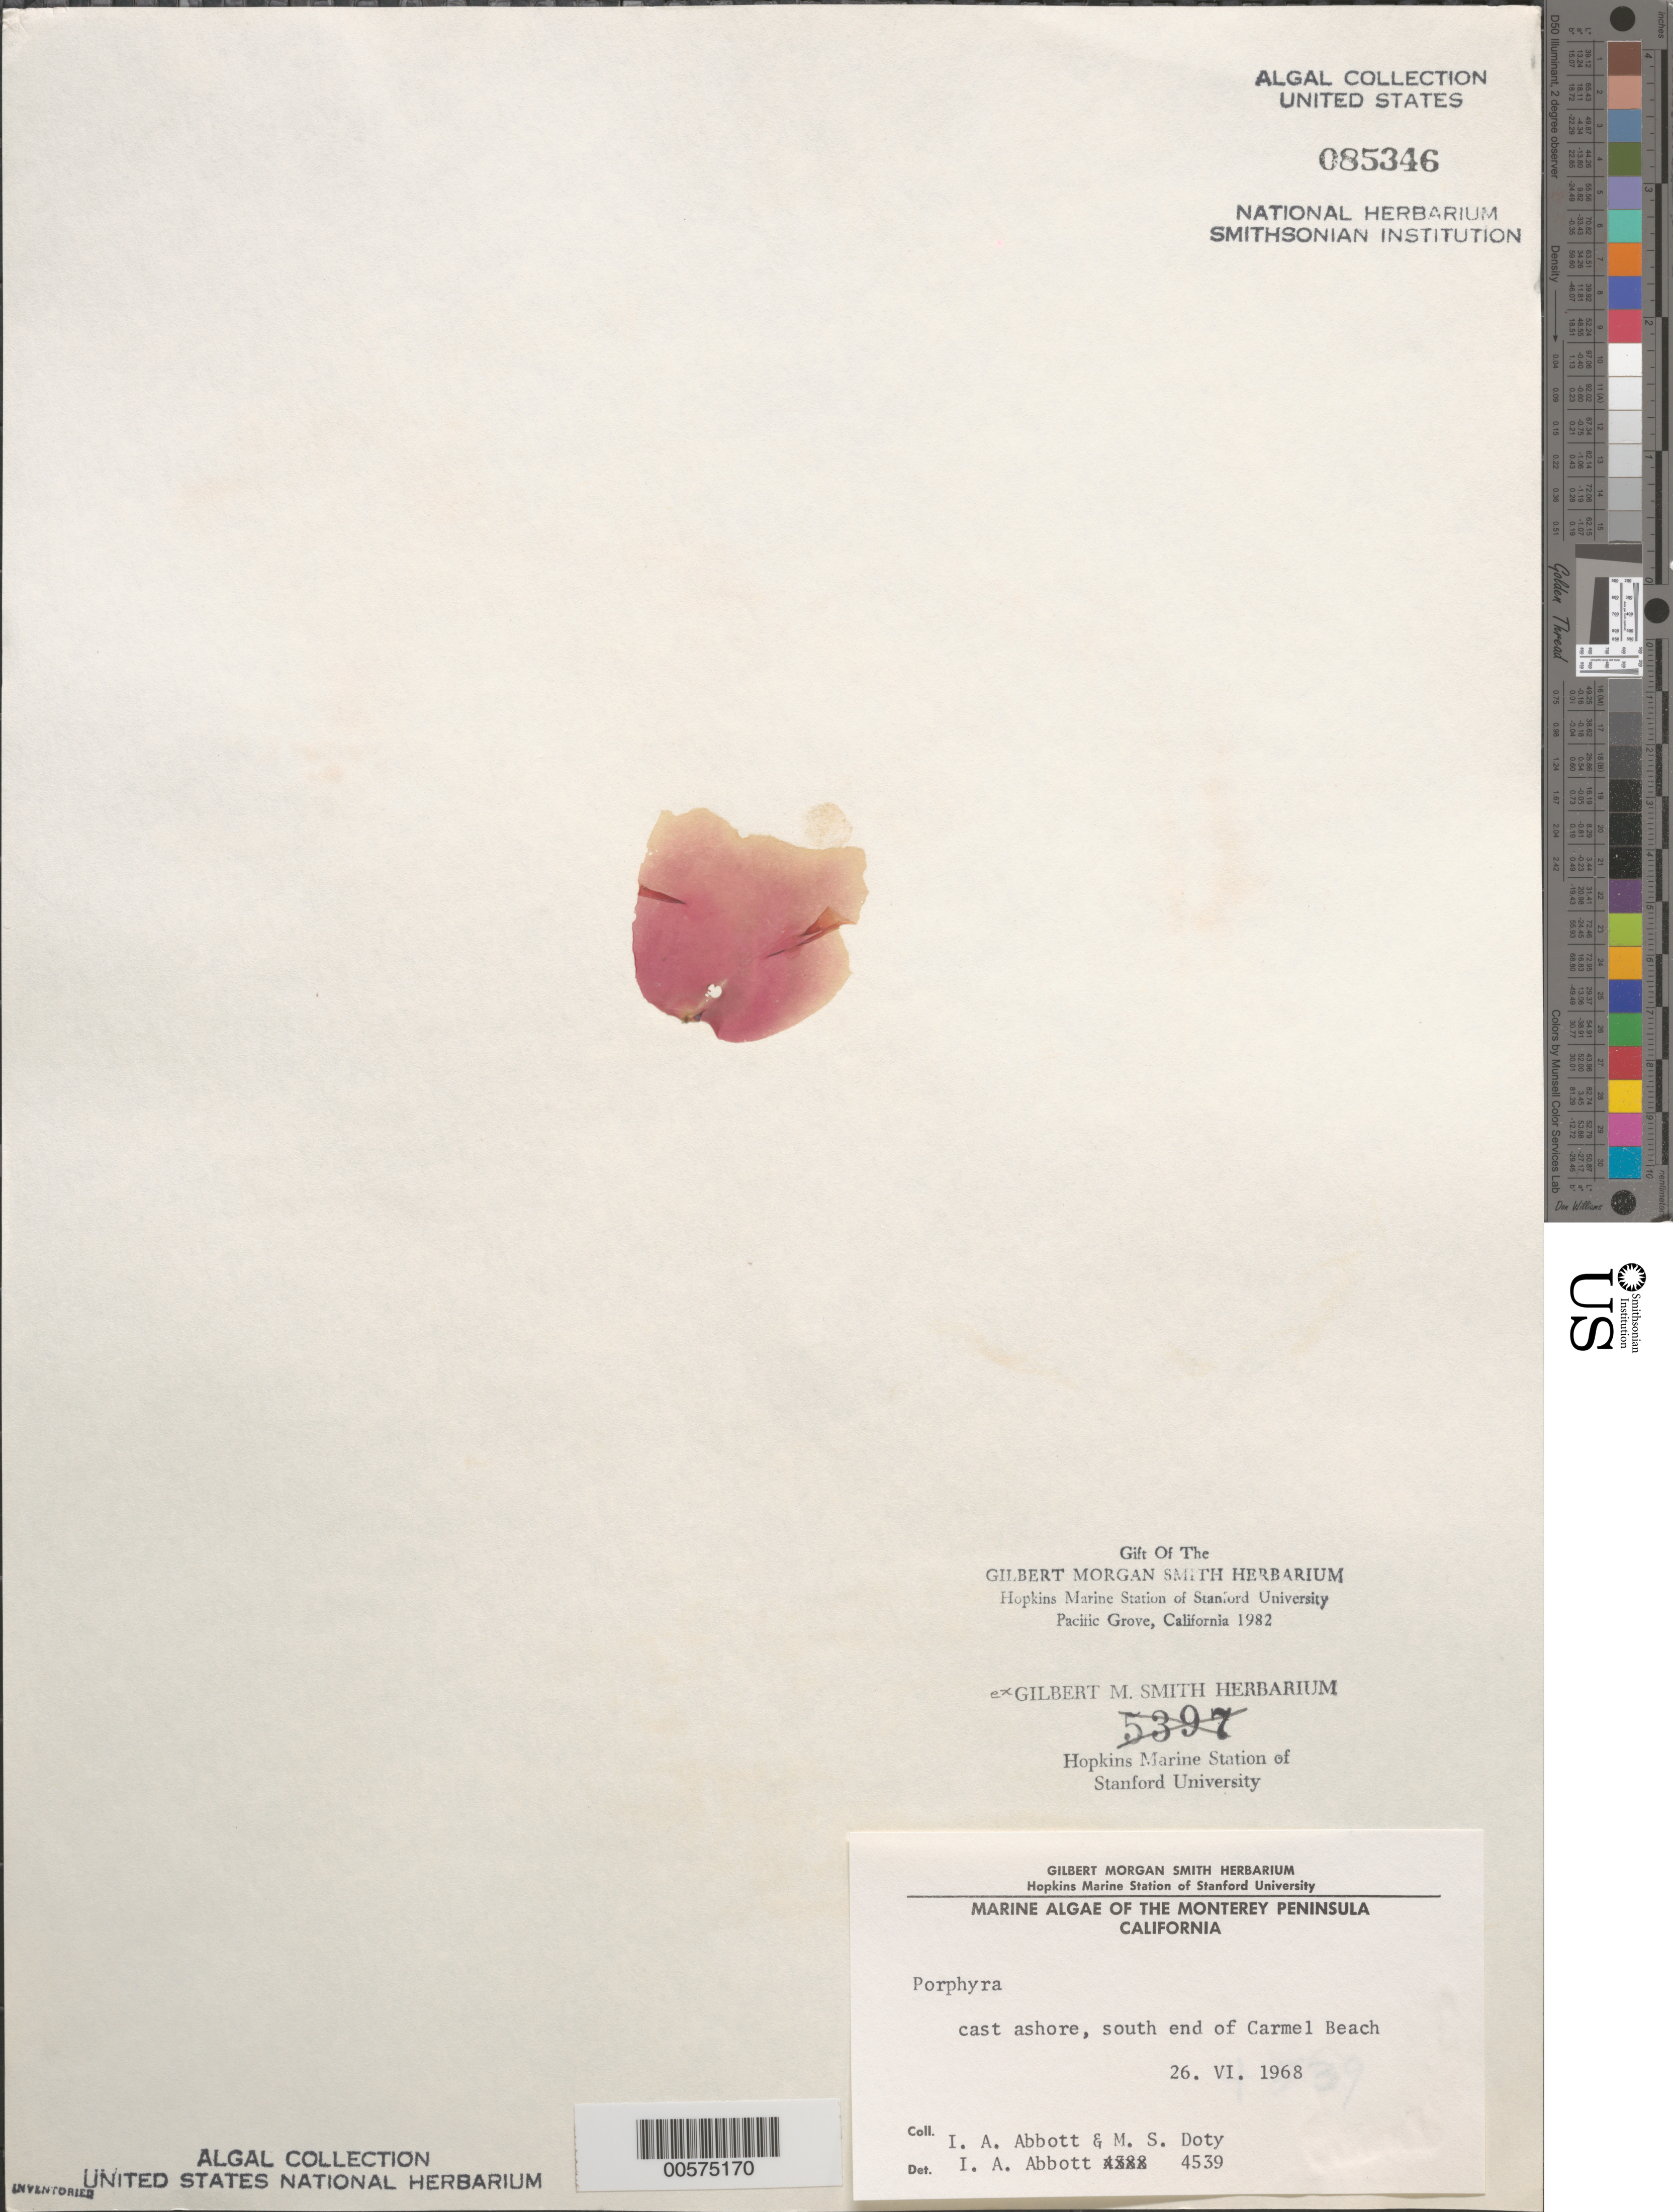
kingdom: Plantae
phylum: Rhodophyta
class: Bangiophyceae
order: Bangiales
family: Bangiaceae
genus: Porphyra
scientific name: Porphyra sp.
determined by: Abbott, Isabella A.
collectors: I. A. Abbott & M. S. Doty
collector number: IAA 4539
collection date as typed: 26 Jun 1968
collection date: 1968-06-26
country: United States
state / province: California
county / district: Monterey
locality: Carmel Beach, south end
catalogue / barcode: US 85346